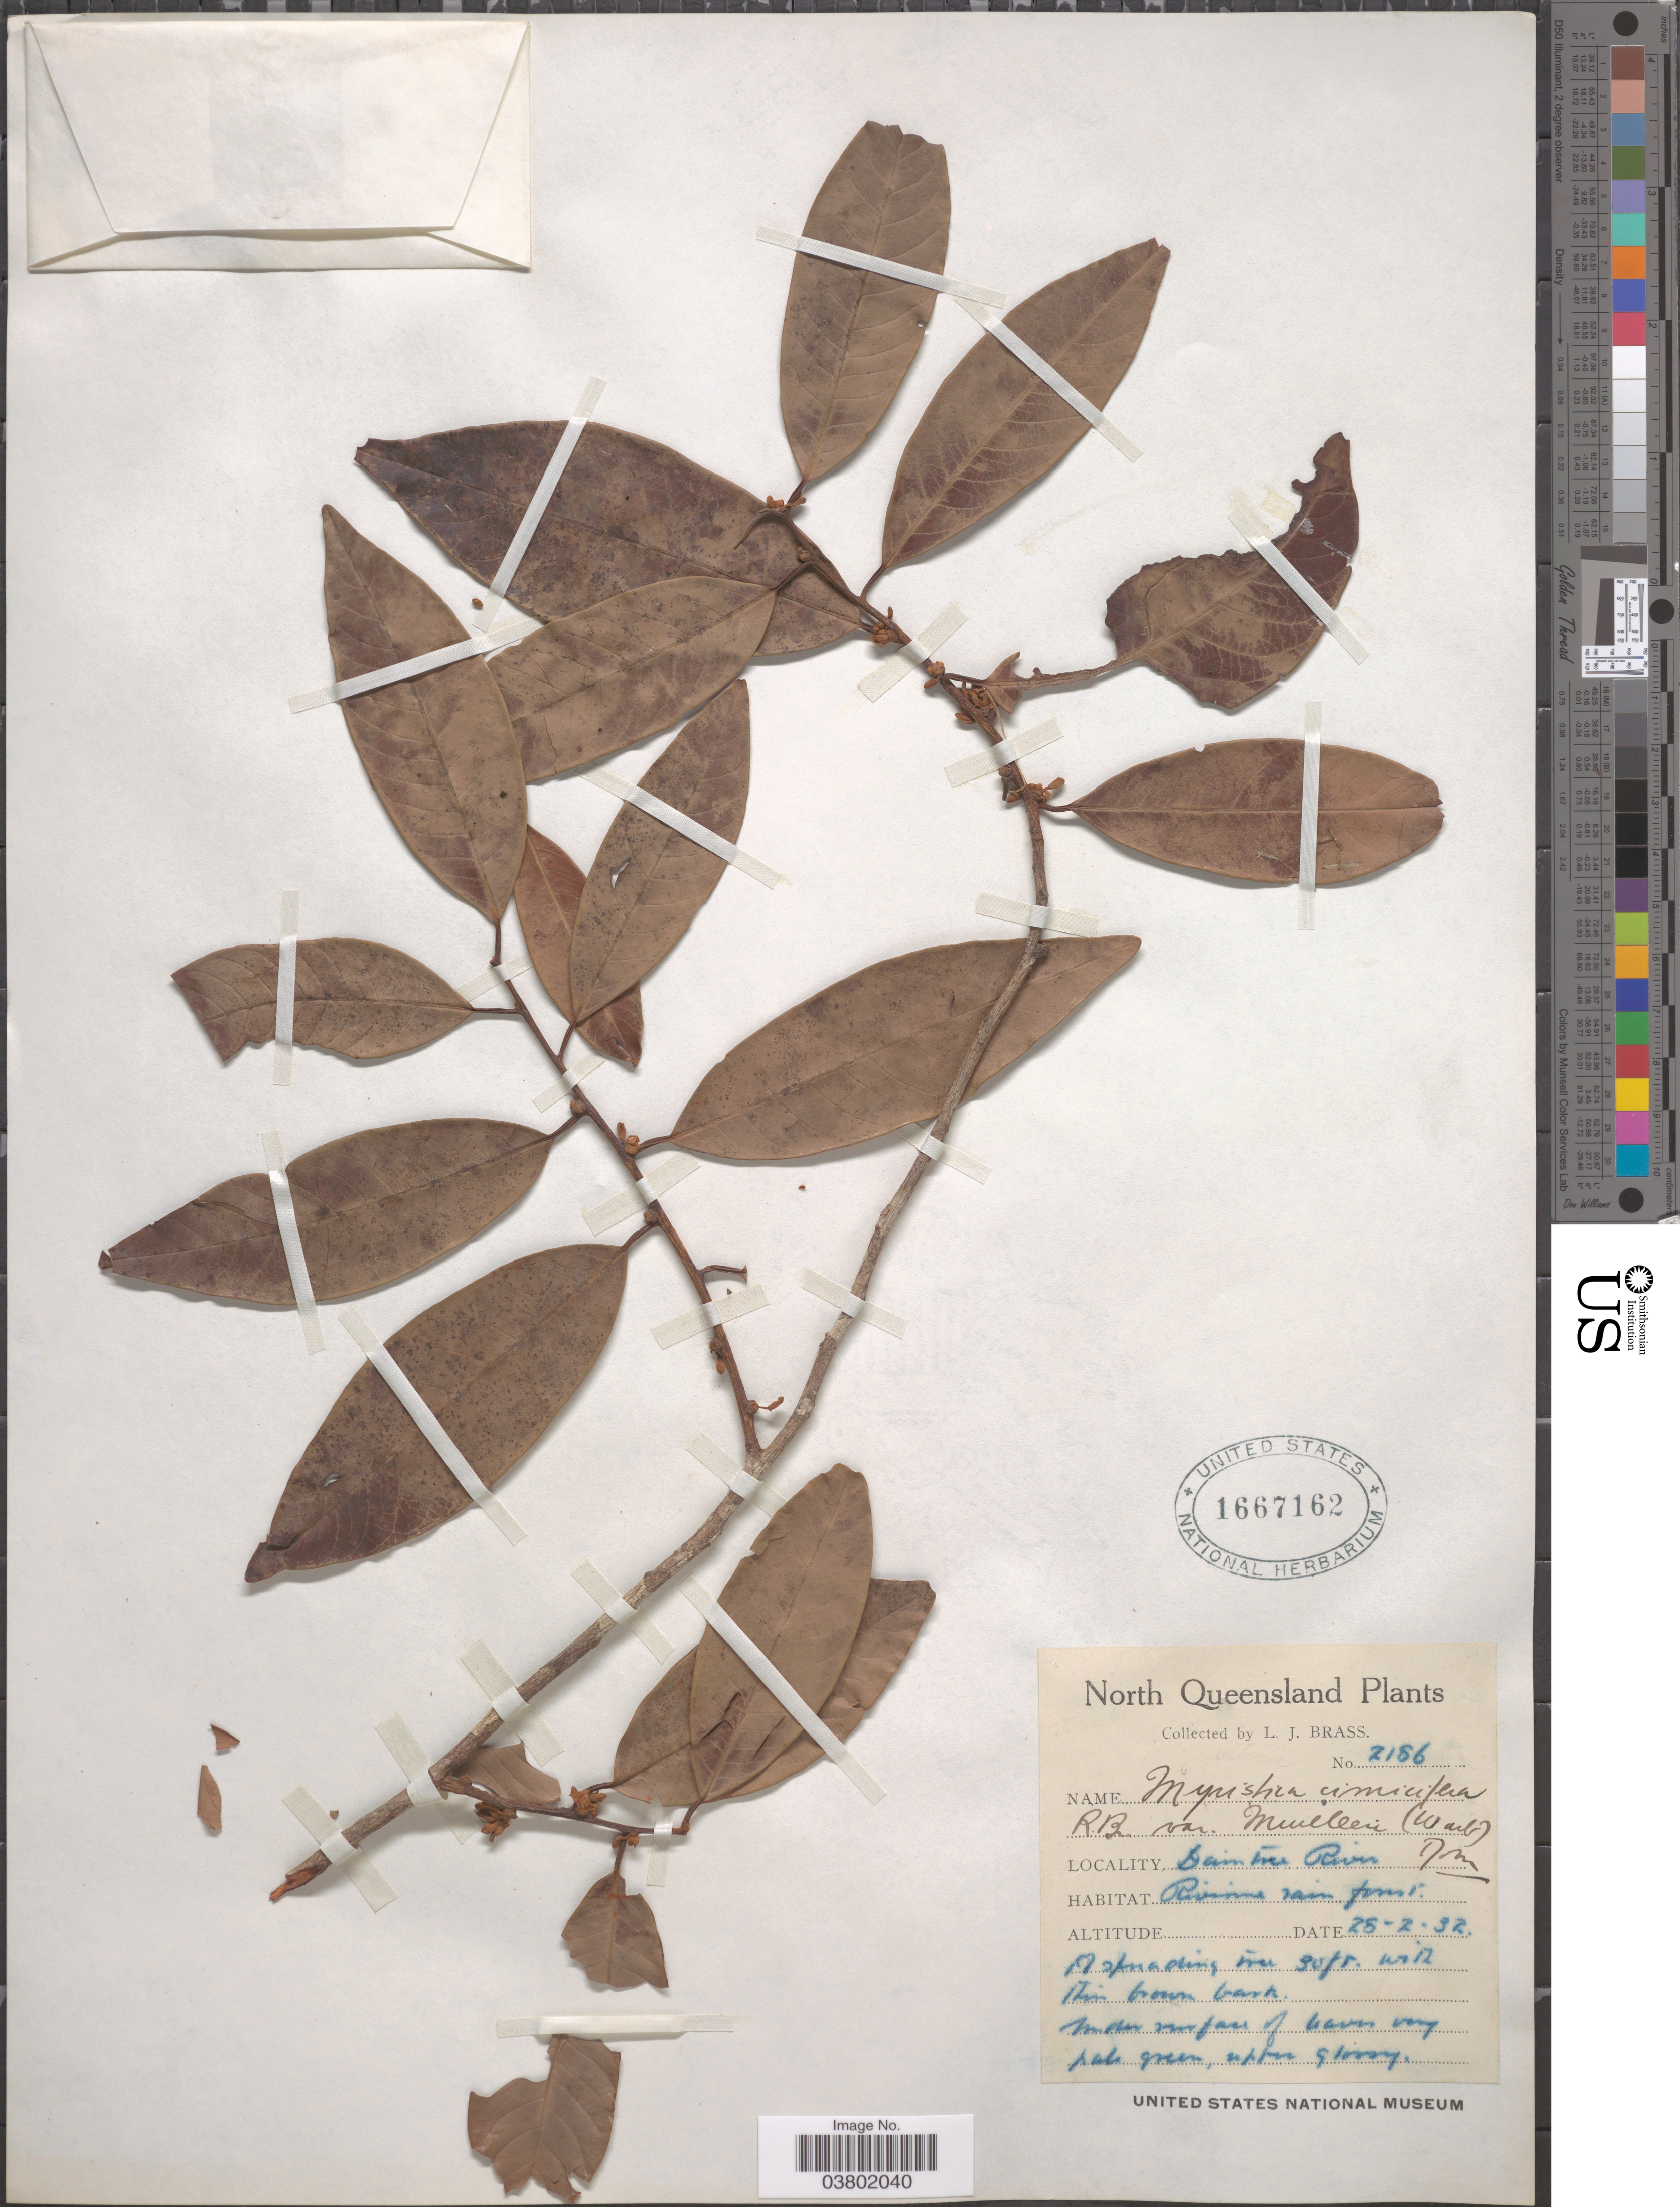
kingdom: Plantae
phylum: Tracheophyta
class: Magnoliopsida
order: Magnoliales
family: Myristicaceae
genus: Myristica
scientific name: Myristica muelleri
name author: Warb.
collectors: L. J. Brass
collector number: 2186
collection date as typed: Transcribed d/m/y: 25/2/32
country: Australia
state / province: Queensland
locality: North Queensland. Daintree River.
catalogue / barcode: US 1667162